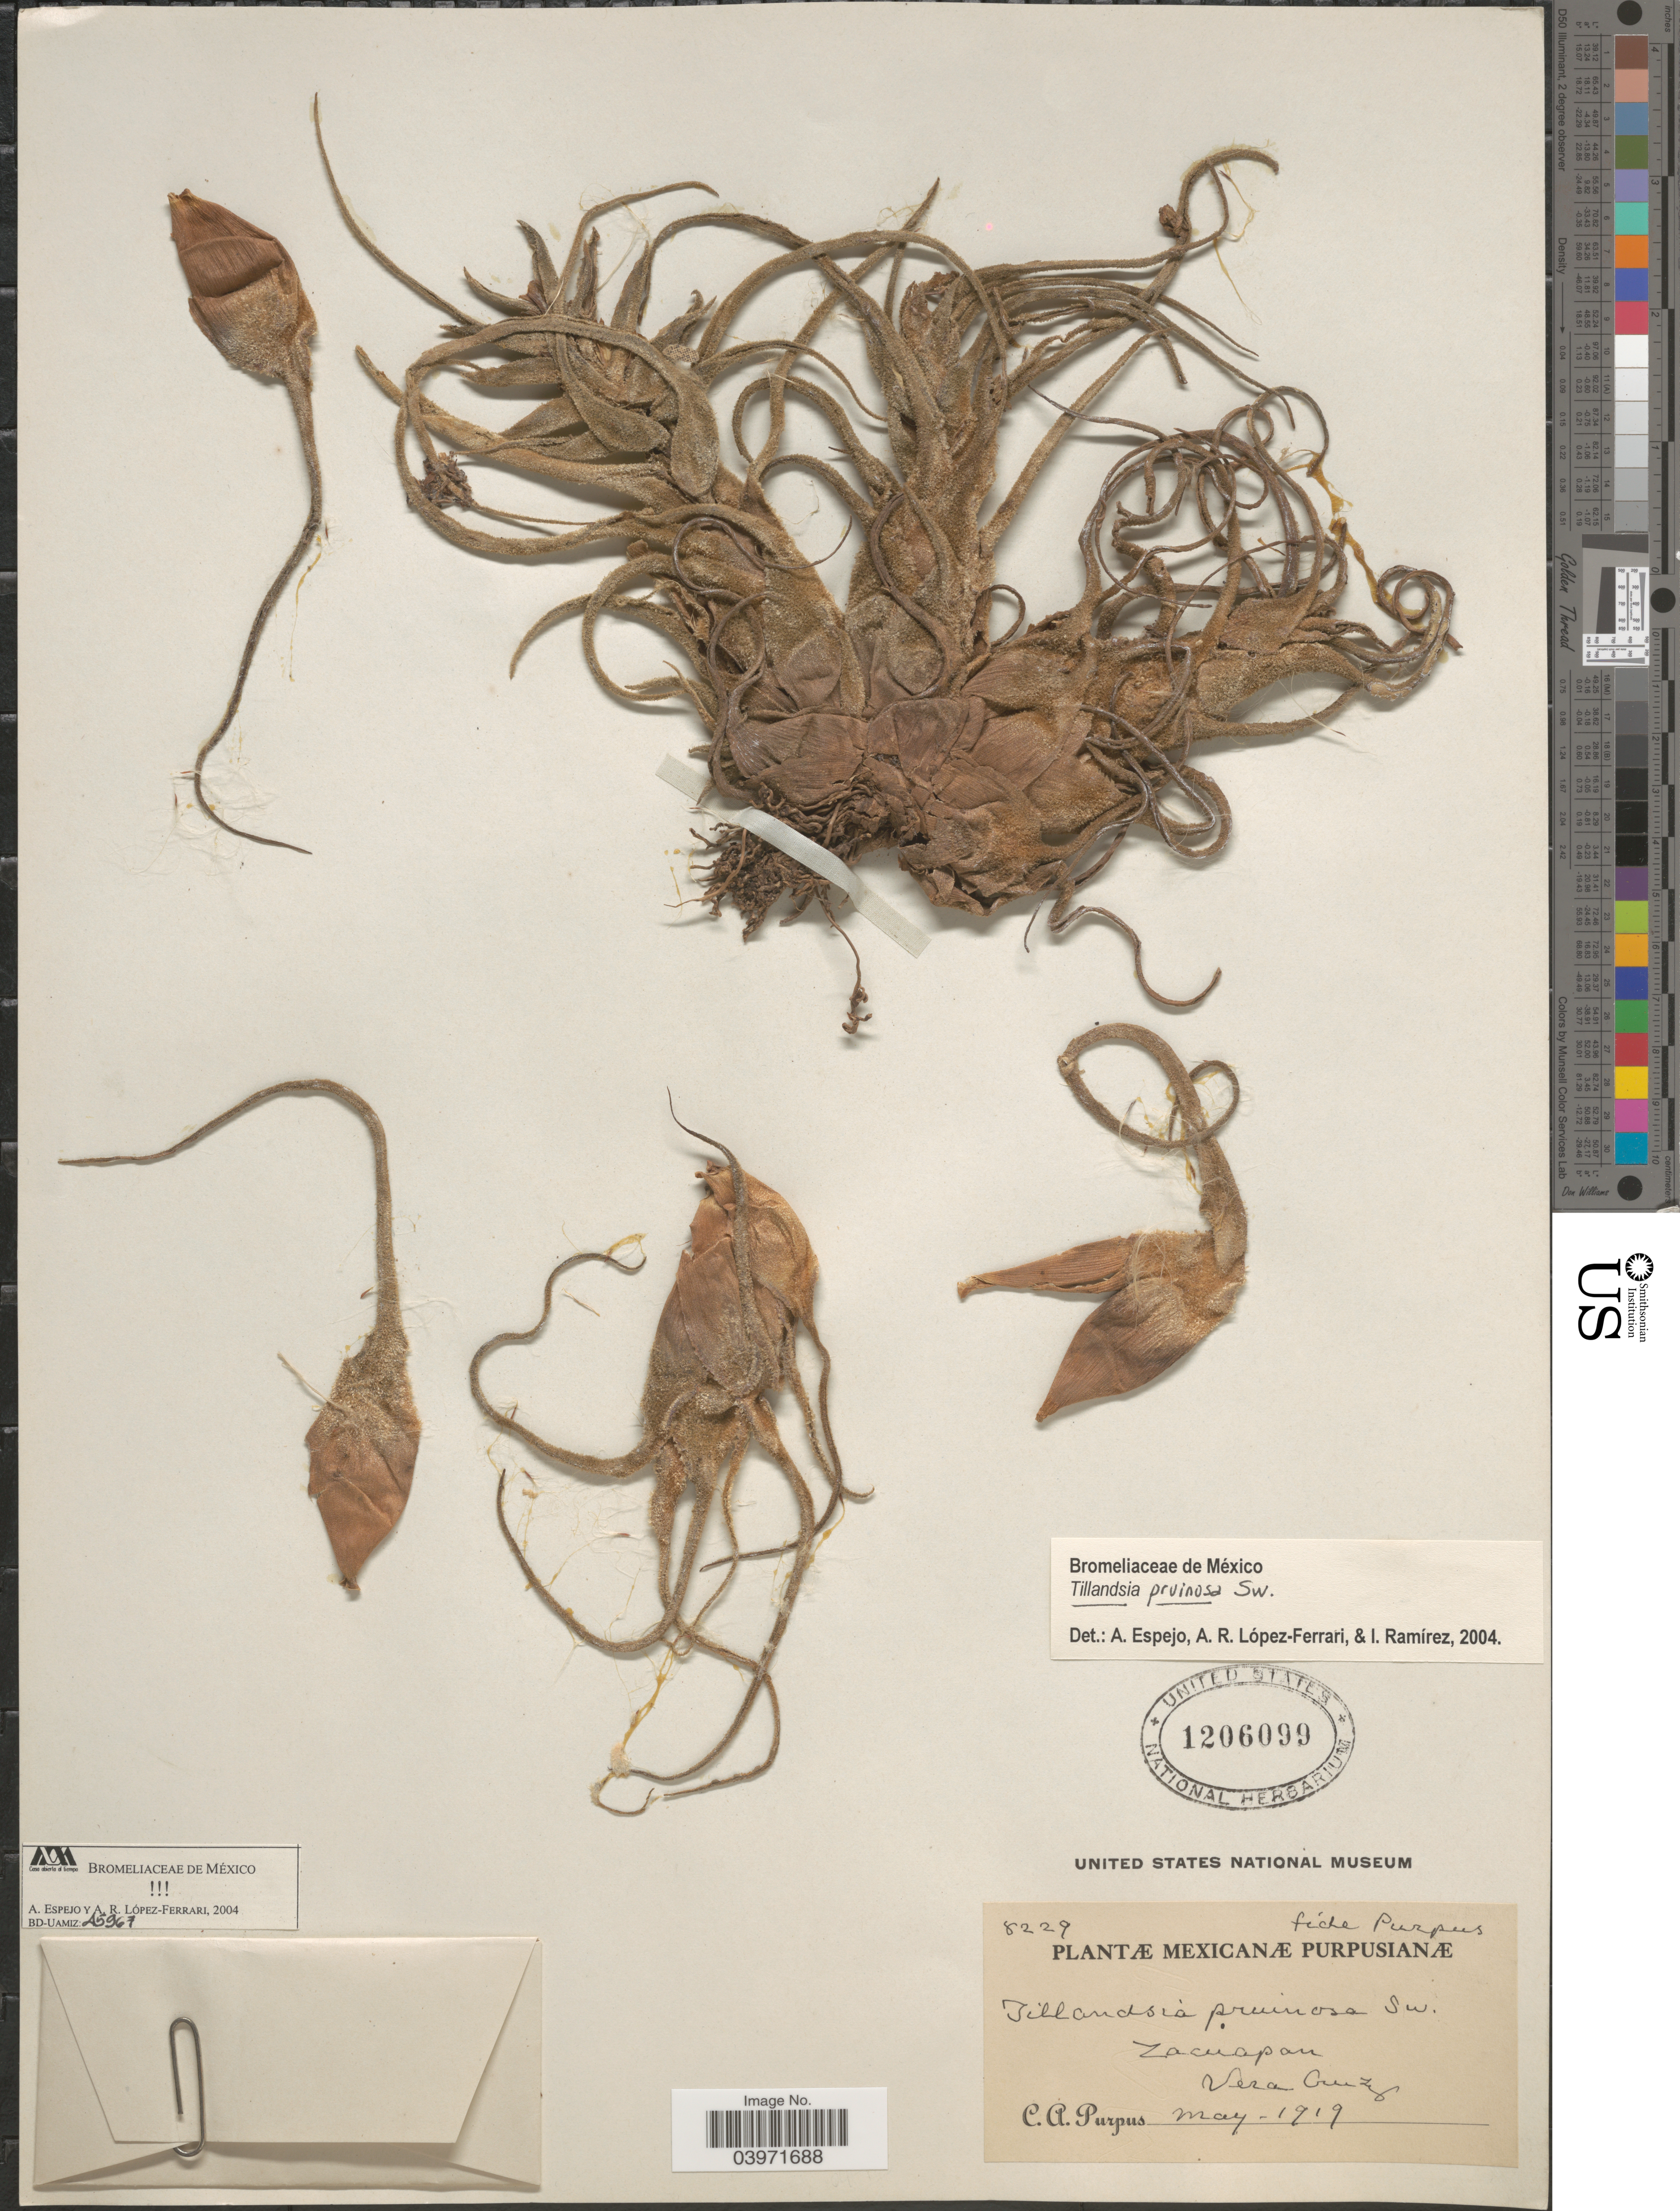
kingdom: Plantae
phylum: Tracheophyta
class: Liliopsida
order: Poales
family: Bromeliaceae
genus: Tillandsia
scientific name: Tillandsia pruinosa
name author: Sw.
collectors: C. A. Purpus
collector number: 8229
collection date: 1919-05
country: Mexico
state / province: Veracruz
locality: Zacuapan. Vera Cruz.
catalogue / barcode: US 1206099